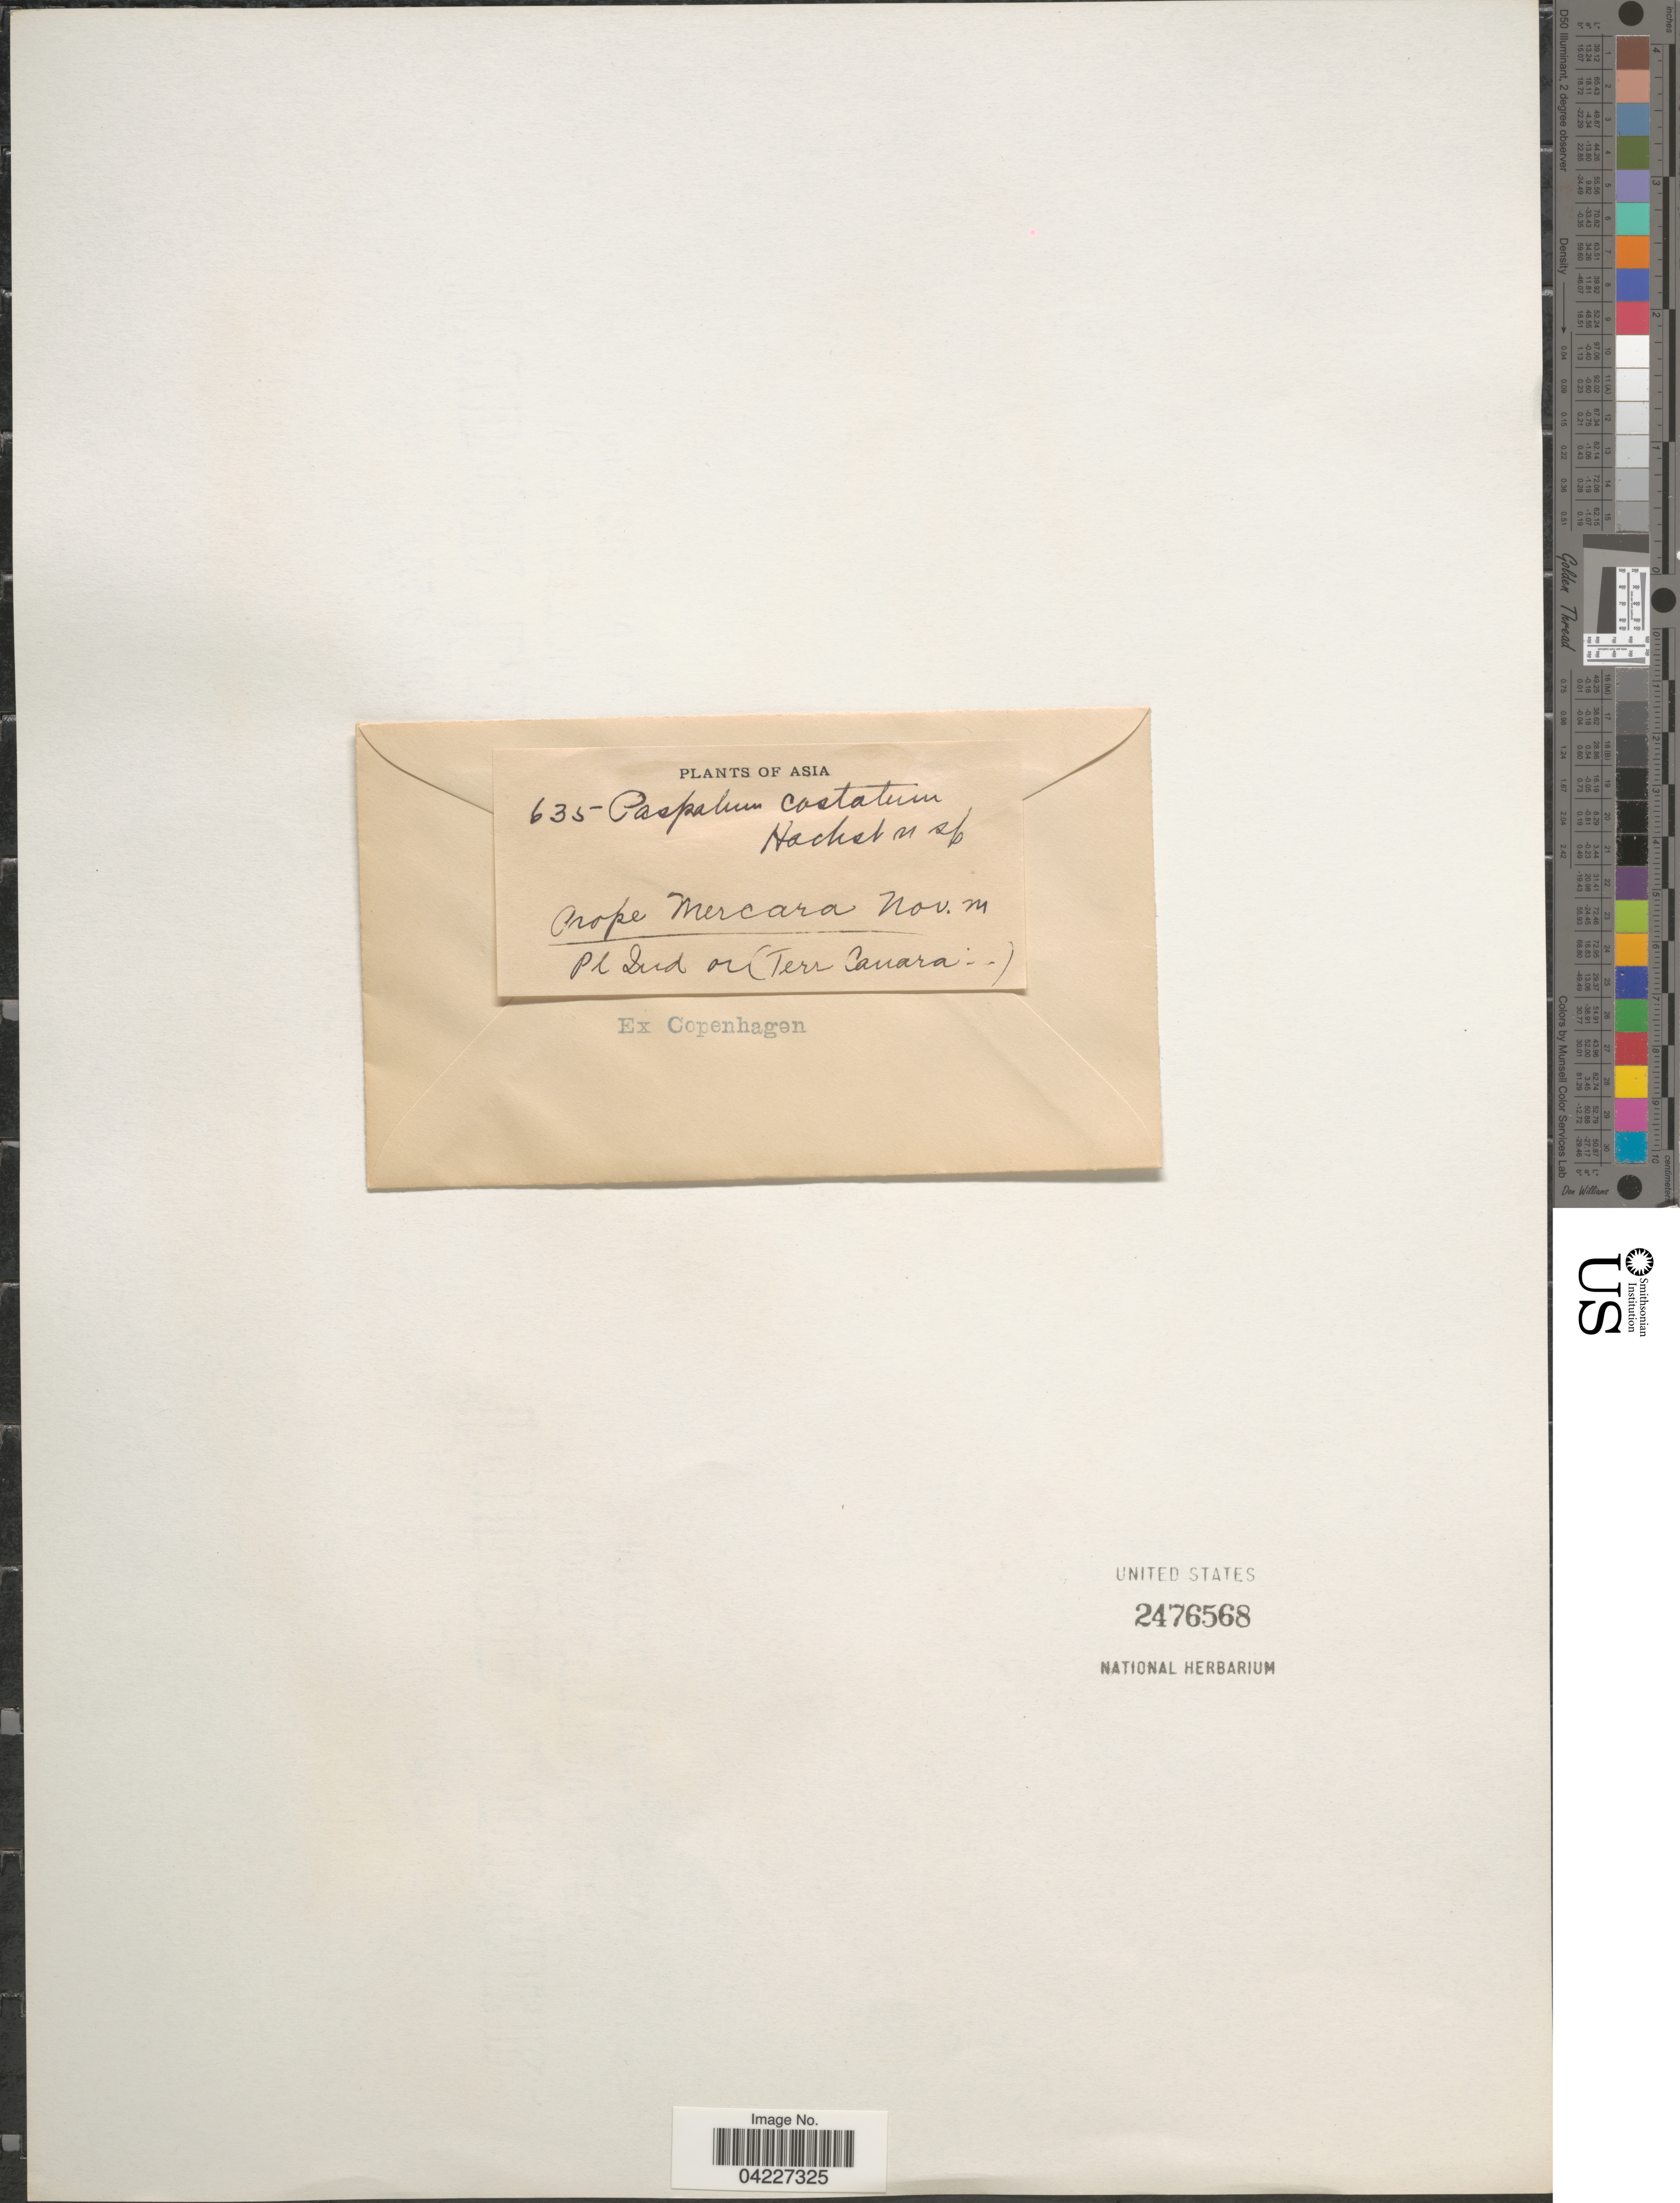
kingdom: Plantae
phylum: Tracheophyta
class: Liliopsida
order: Poales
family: Poaceae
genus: Paspalum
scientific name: Paspalum longifolium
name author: Roxb.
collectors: ex Herb. Copenhagen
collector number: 635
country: India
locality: Asia. Prope Mercara. Pl Ind On (Terr Canara).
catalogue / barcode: US 2476568